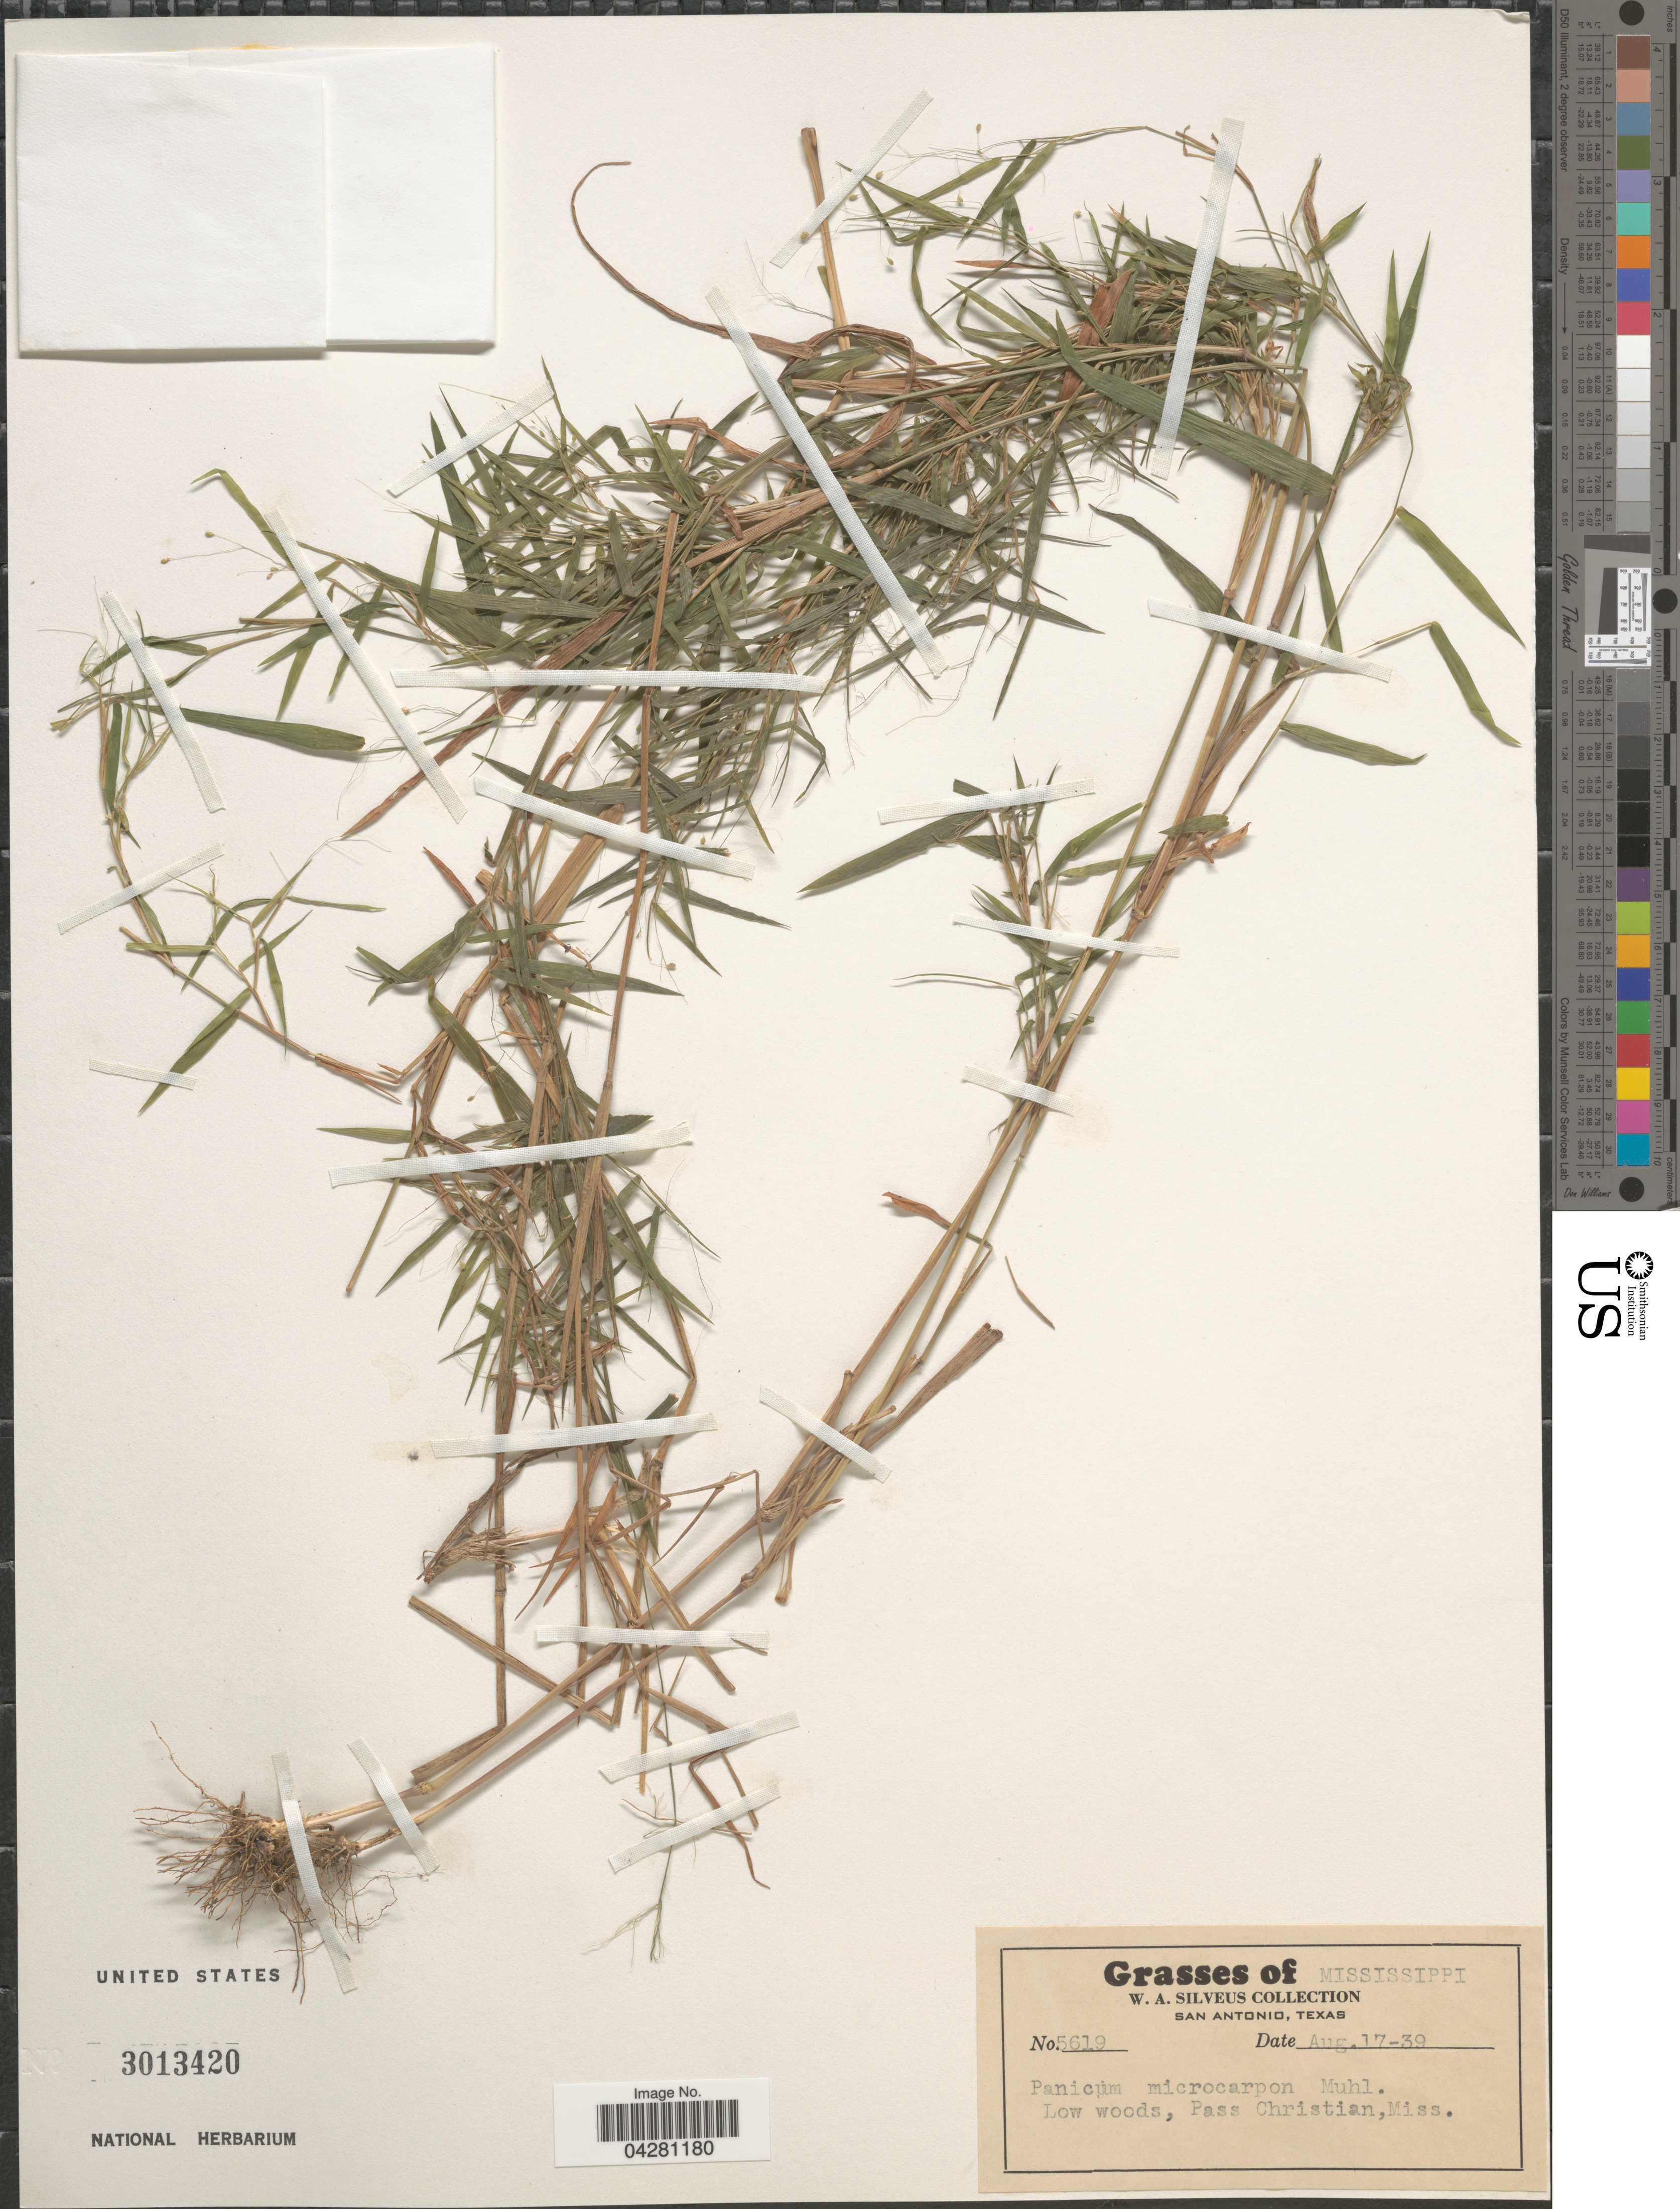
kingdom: Plantae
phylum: Tracheophyta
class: Liliopsida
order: Poales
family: Poaceae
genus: Dichanthelium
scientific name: Dichanthelium dichotomum var. dichotomum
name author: (L.) Gould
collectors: W. Silveus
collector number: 5619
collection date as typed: Transcribed d/m/y: 17/8/39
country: United States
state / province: Mississippi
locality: Low woods, Pass Christian.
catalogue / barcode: US 3013420